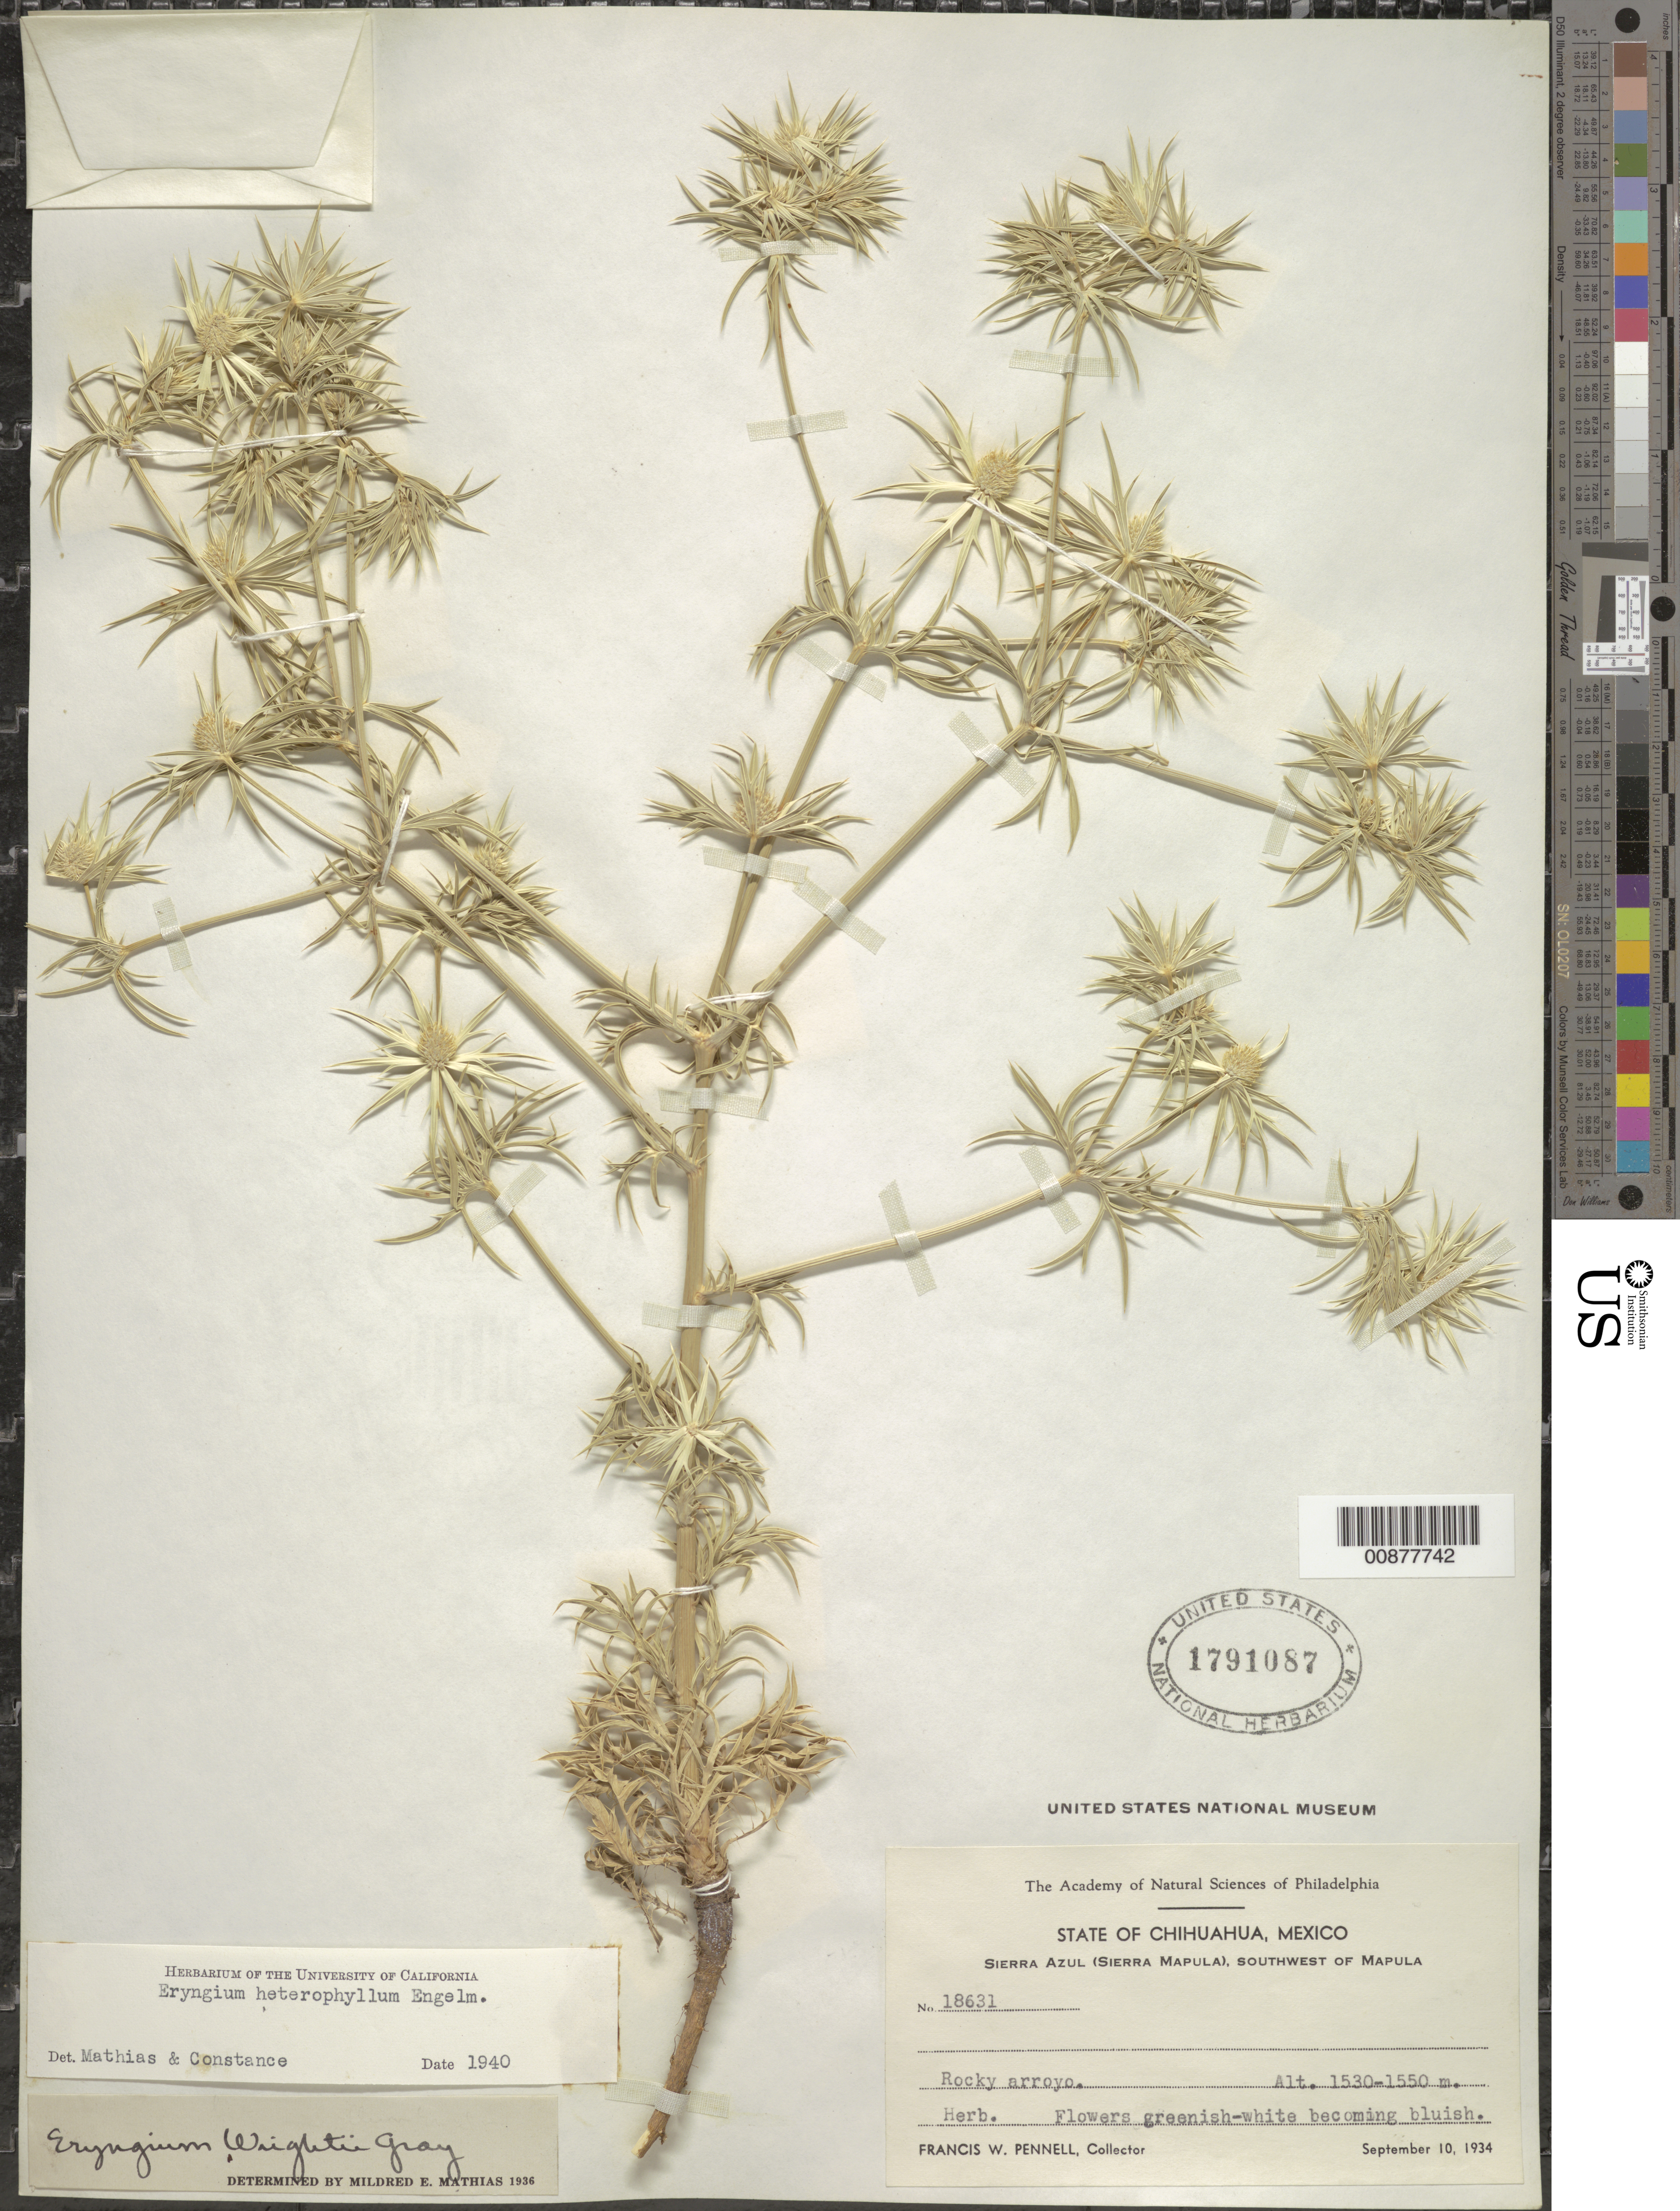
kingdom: Plantae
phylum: Tracheophyta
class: Magnoliopsida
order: Apiales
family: Apiaceae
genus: Eryngium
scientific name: Eryngium heterophyllum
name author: Engelm.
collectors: F. W. Pennell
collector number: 18631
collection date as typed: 10 Sep 1934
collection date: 1934-09-10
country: Mexico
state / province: Chihuahua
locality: Sierra Azul (Sierra Mapula), southwest of Mapula.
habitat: Rocky arroyo.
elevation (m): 1550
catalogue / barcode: US 1791087